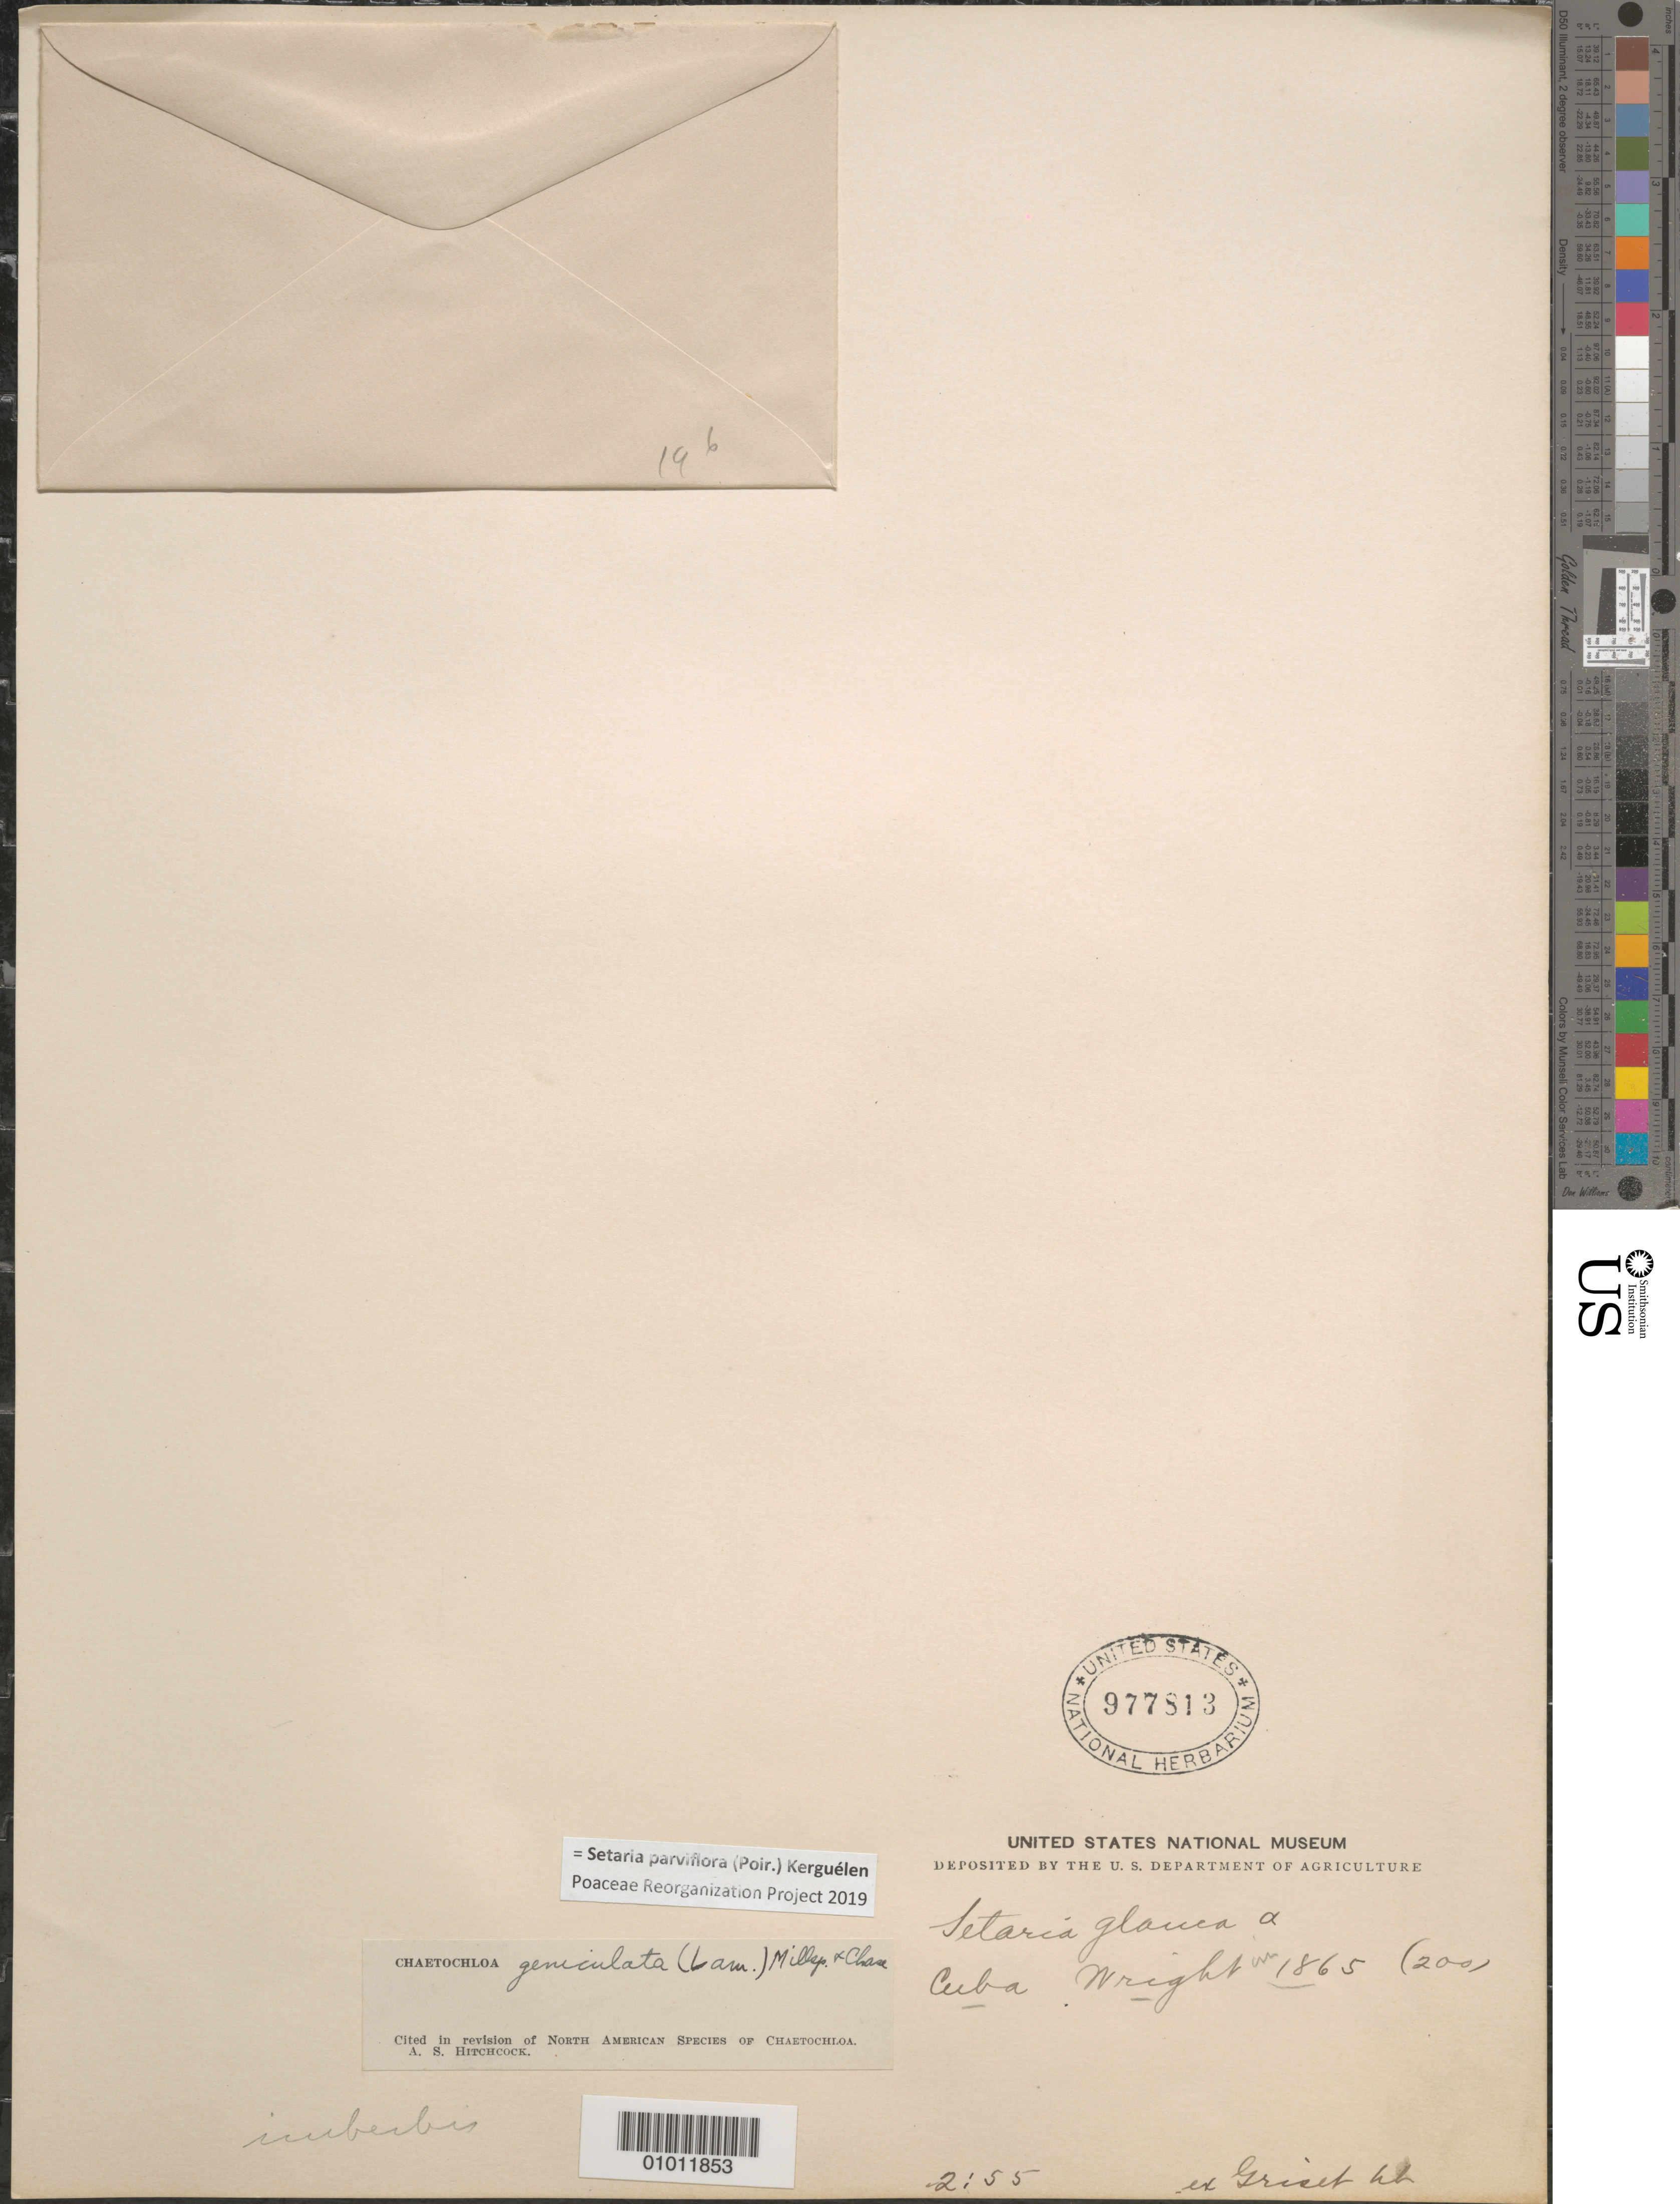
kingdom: Plantae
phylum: Tracheophyta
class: Liliopsida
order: Poales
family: Poaceae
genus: Setaria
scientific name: Setaria parviflora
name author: (Poir.) Kerguélen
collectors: C. Wright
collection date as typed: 1865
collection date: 1865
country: Cuba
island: Cuba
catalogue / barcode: US 977813